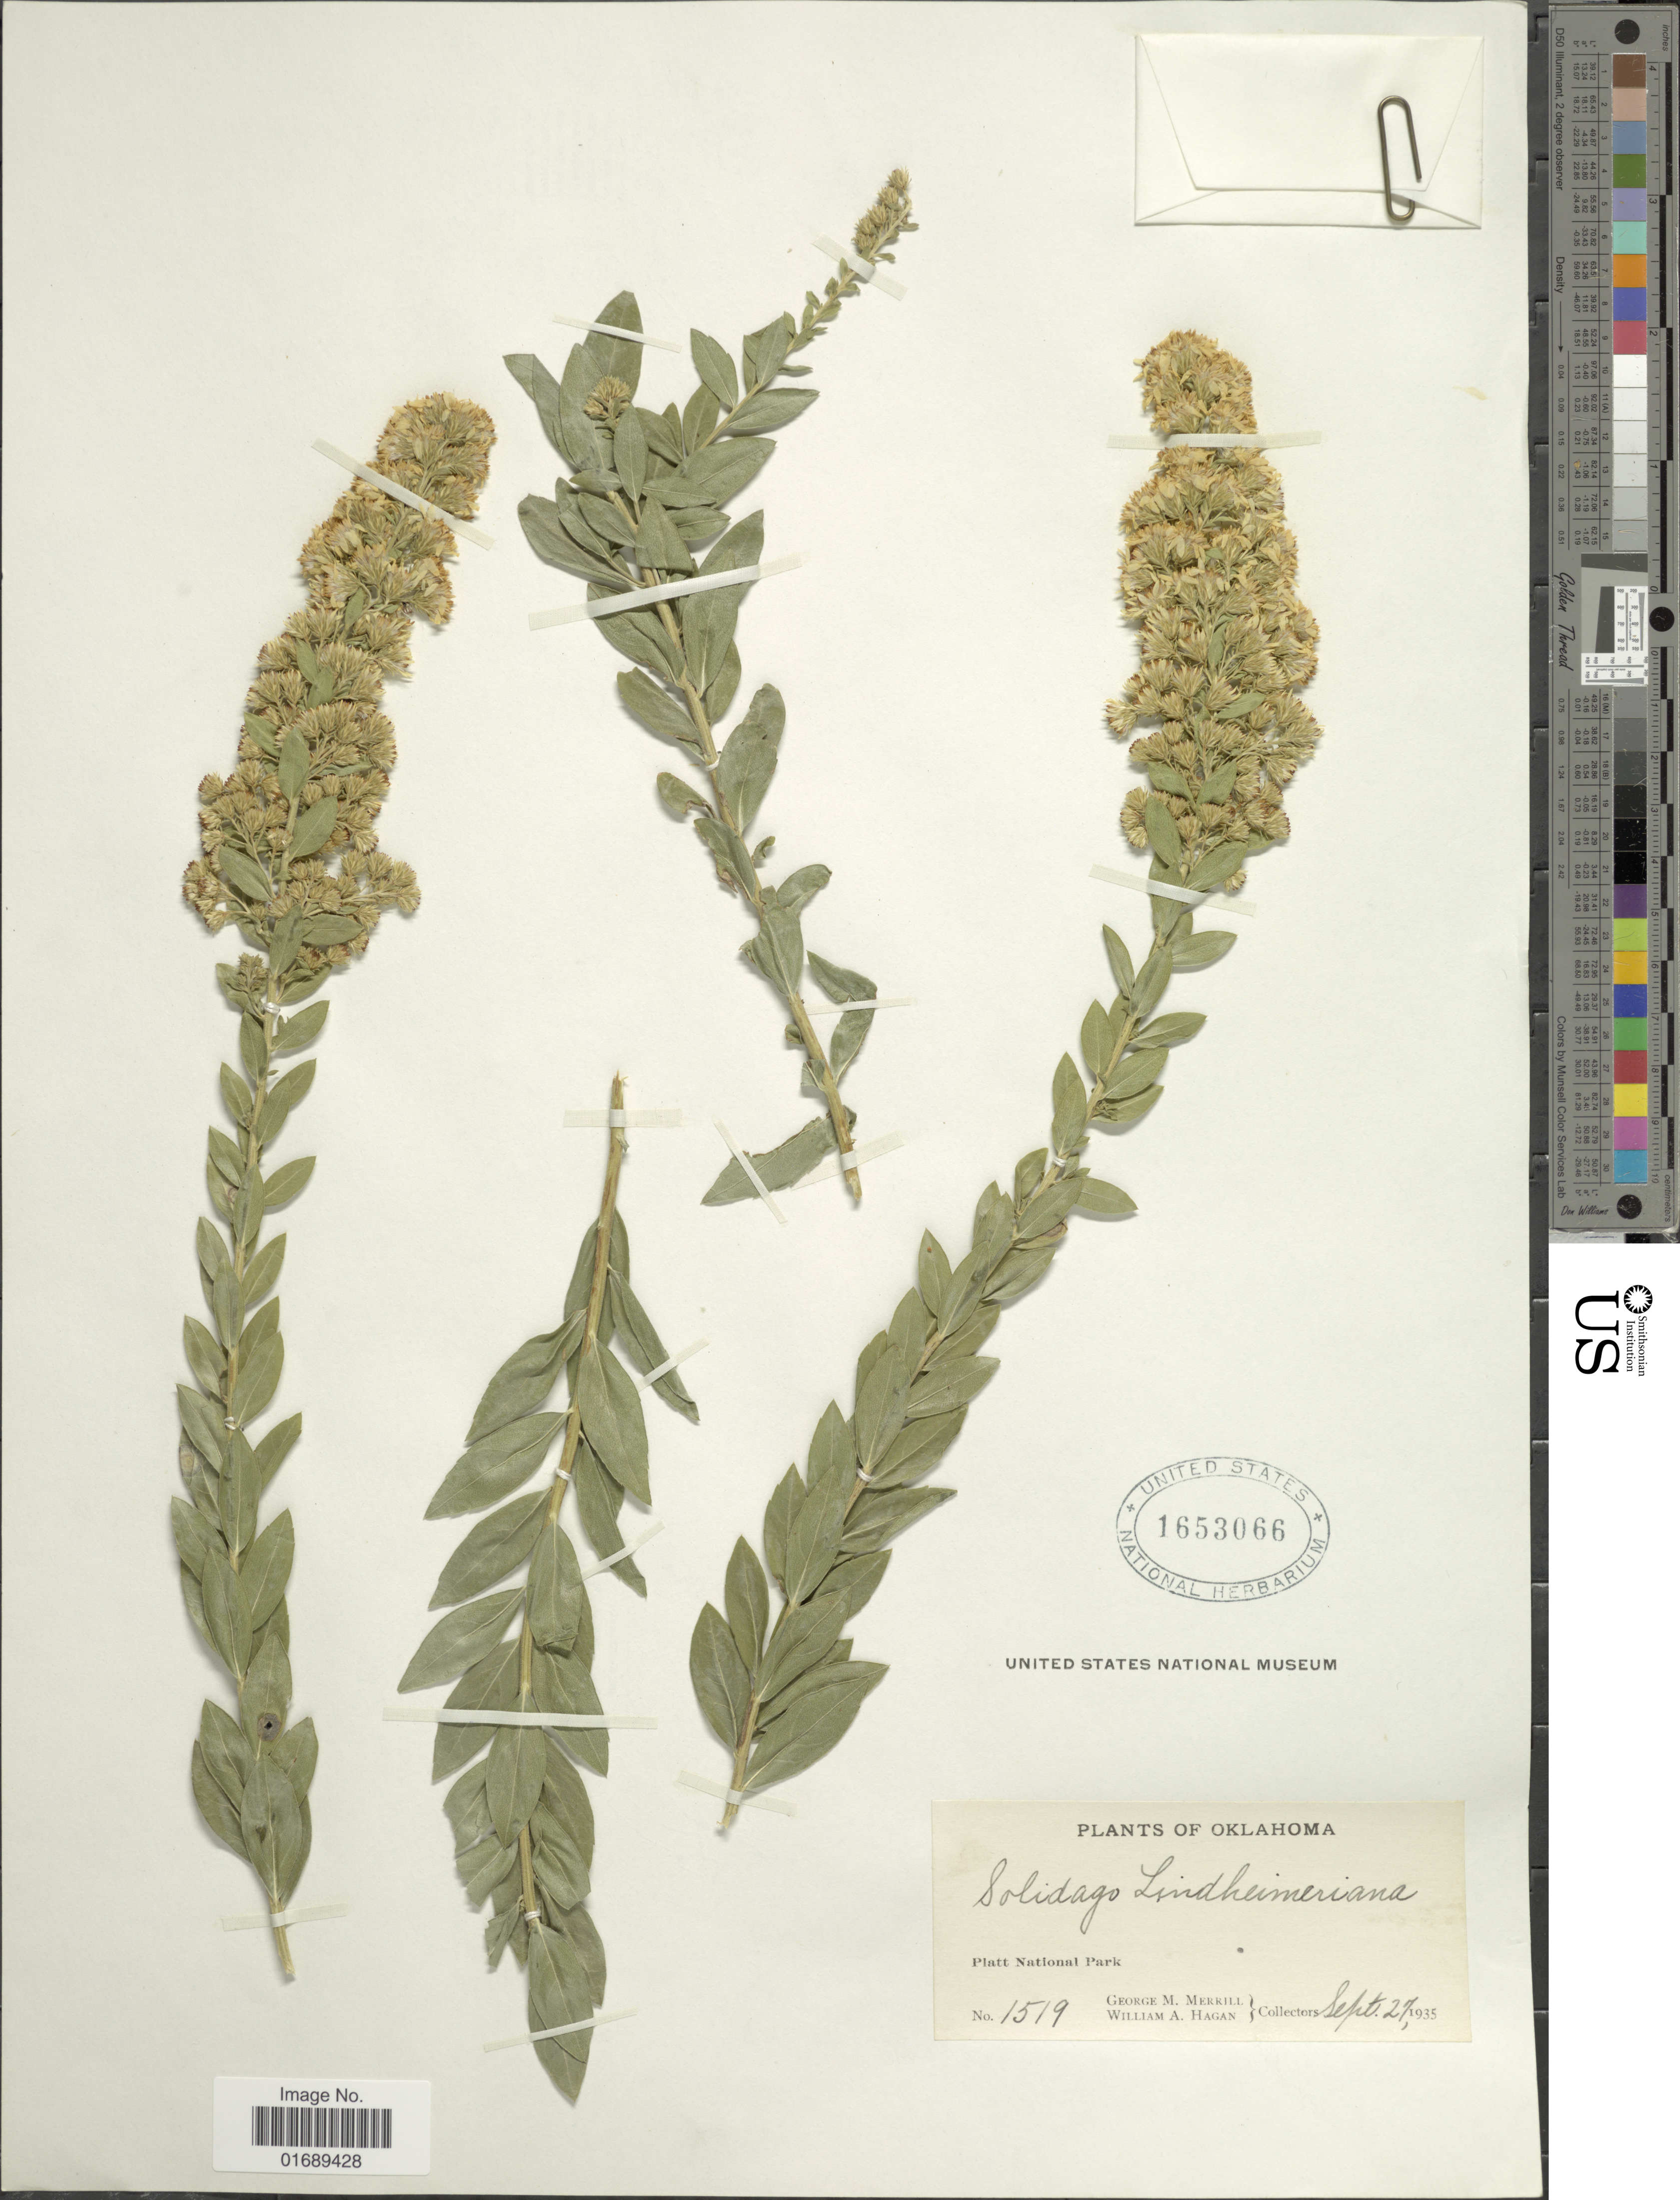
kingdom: Plantae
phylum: Tracheophyta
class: Magnoliopsida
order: Asterales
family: Asteraceae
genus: Solidago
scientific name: Solidago petiolaris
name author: Aiton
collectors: G. M. Merrill & W. Hagan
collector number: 1519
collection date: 1935-09-27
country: United States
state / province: Oklahoma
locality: Platt National Park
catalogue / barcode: US 1653066